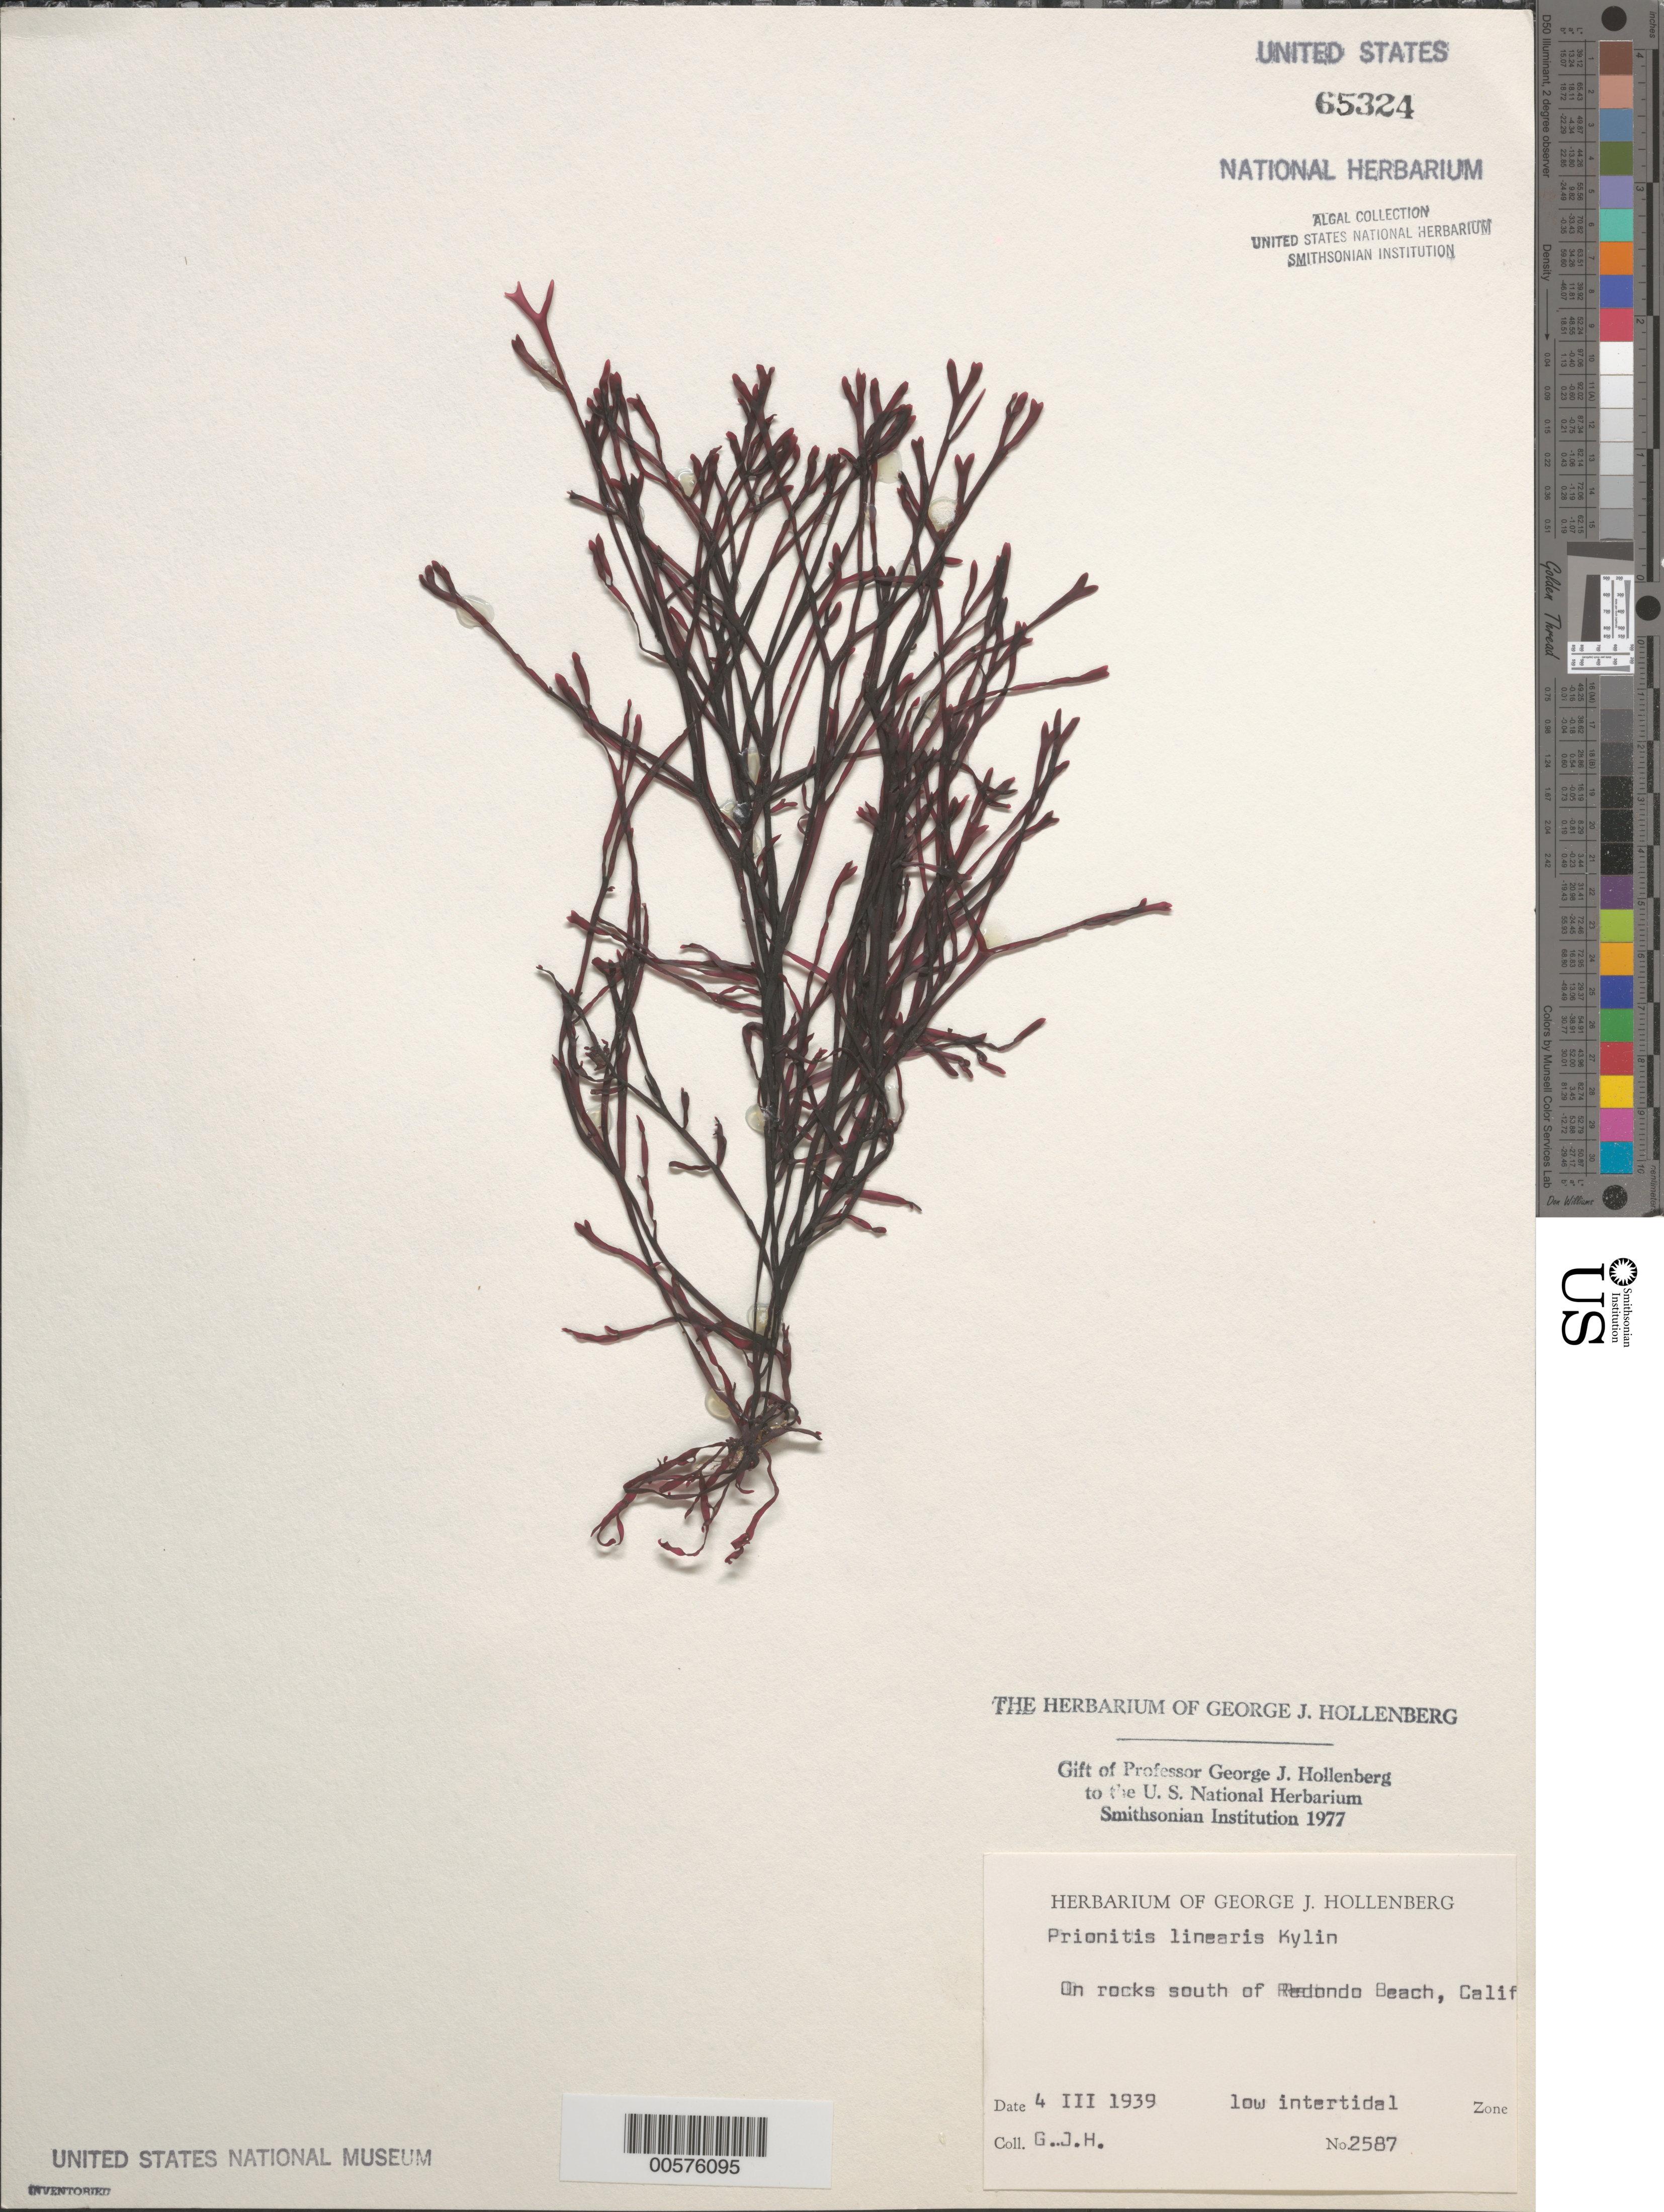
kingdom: Plantae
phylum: Rhodophyta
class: Florideophyceae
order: Cryptonemiales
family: Cryptonemiaceae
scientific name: Prionitis linearis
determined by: Hollenberg, George J.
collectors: G. Hollenberg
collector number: GJH 2587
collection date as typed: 04 Mar 1939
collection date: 1939-03-04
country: United States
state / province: California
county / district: Los Angeles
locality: South of Redondo Beach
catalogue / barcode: US 65324